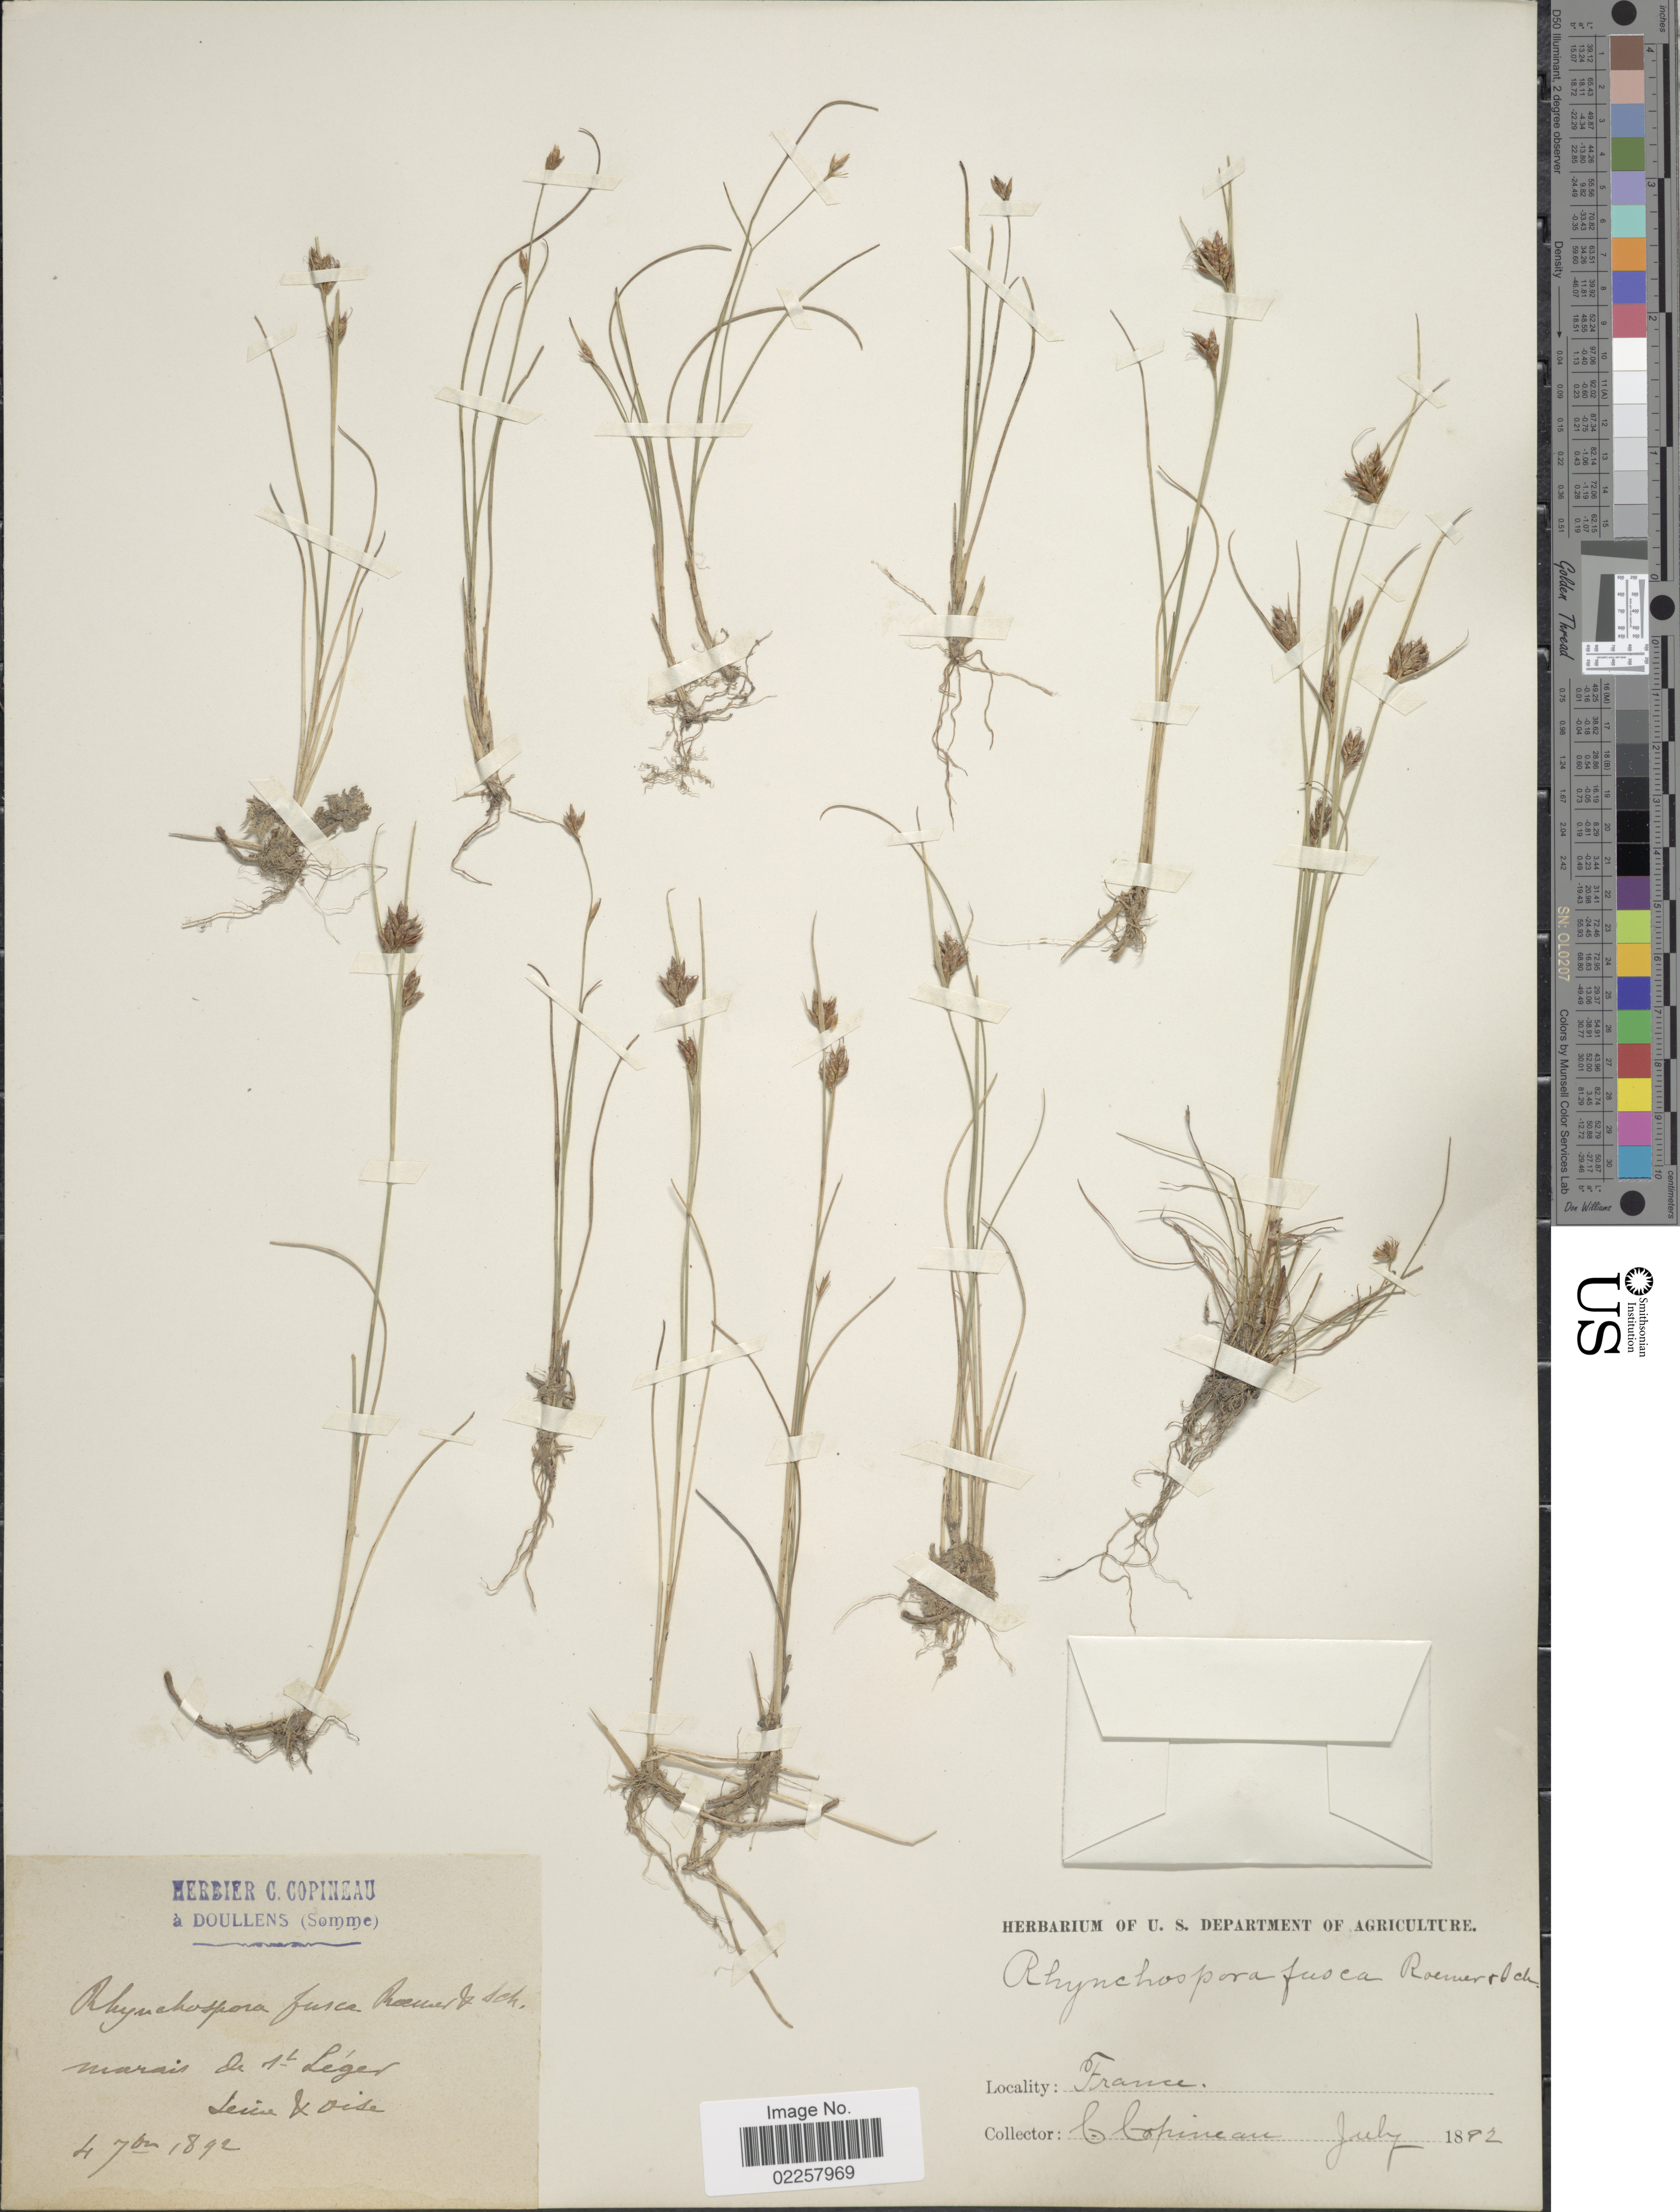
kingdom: Plantae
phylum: Tracheophyta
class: Liliopsida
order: Poales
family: Cyperaceae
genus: Rhynchospora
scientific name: Rhynchospora fusca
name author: (L.) W.T. Aiton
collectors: C. Copineau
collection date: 1892-09-04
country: France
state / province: Île-de-France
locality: Marais de St. Léger, Seine & Oise [marsh of Saint-Léger, Seine-et-Oise]